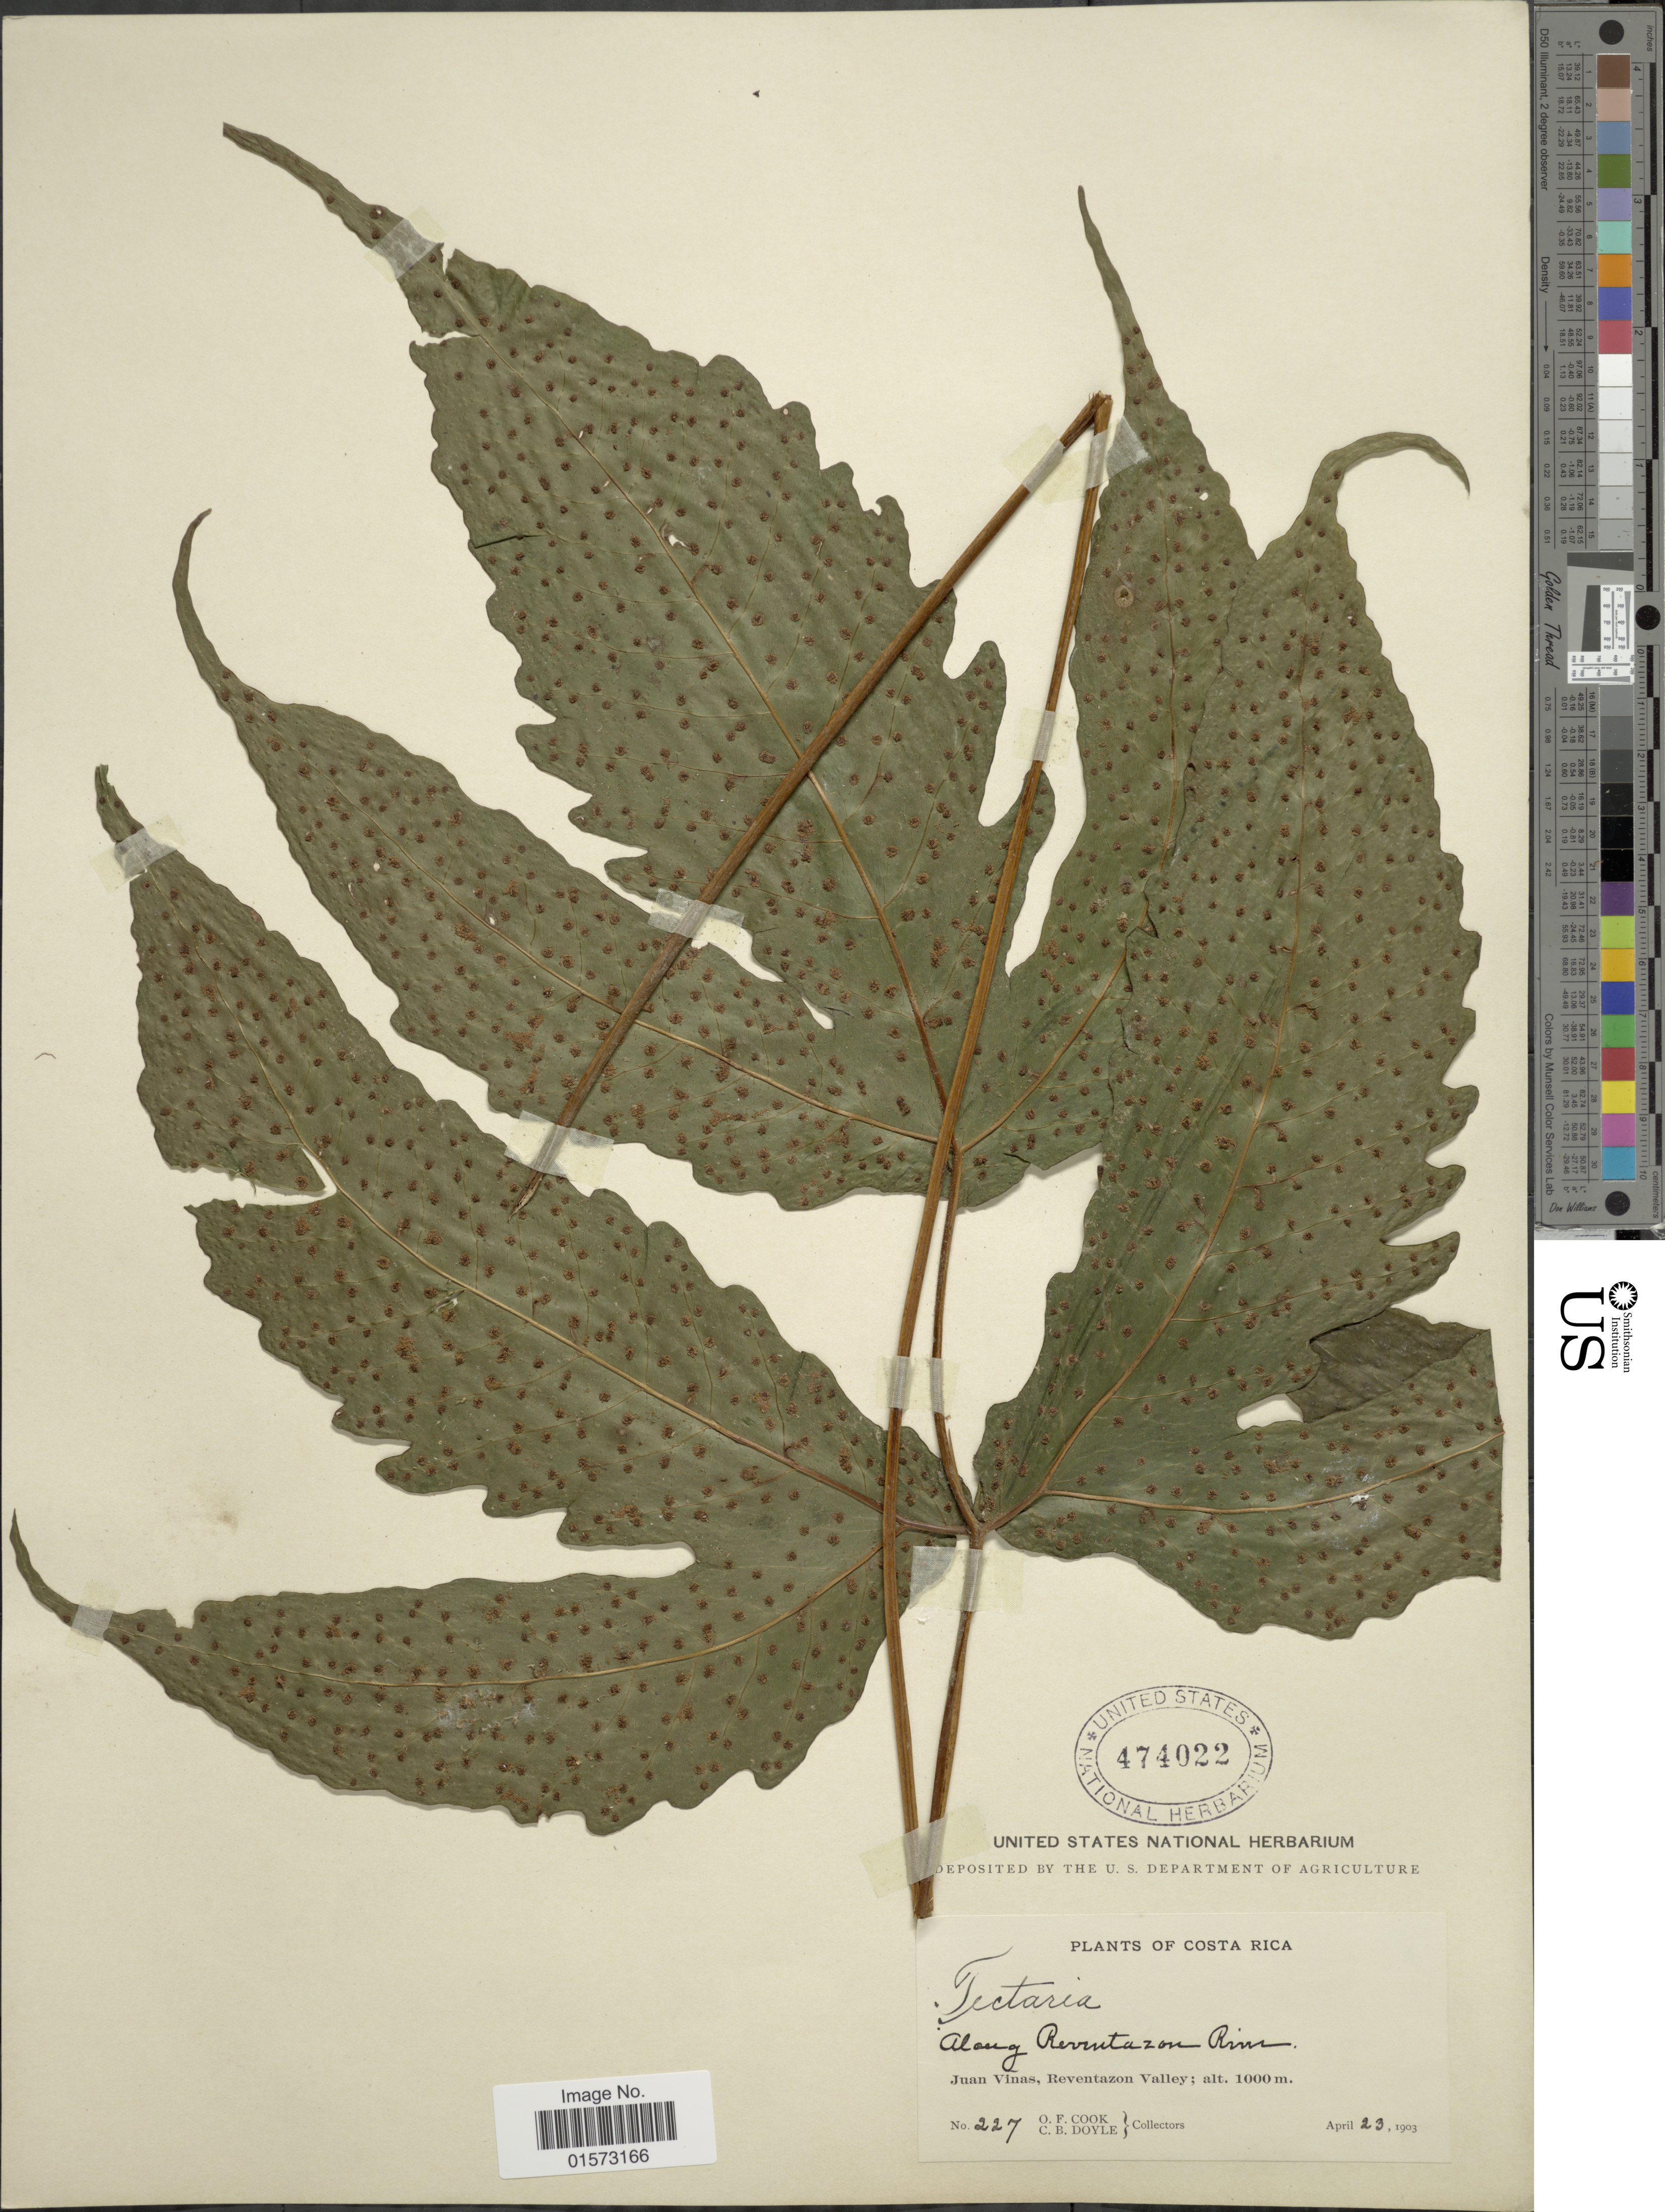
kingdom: Plantae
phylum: Tracheophyta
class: Polypodiopsida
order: Polypodiales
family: Tectariaceae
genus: Tectaria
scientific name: Tectaria heracleifolia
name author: (Willd.) Underw.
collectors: O. F. Cook & C. Doyle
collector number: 227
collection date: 1903-04-23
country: Costa Rica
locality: Juan Vinas, Reventazon Valley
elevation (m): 1000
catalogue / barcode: US 474022